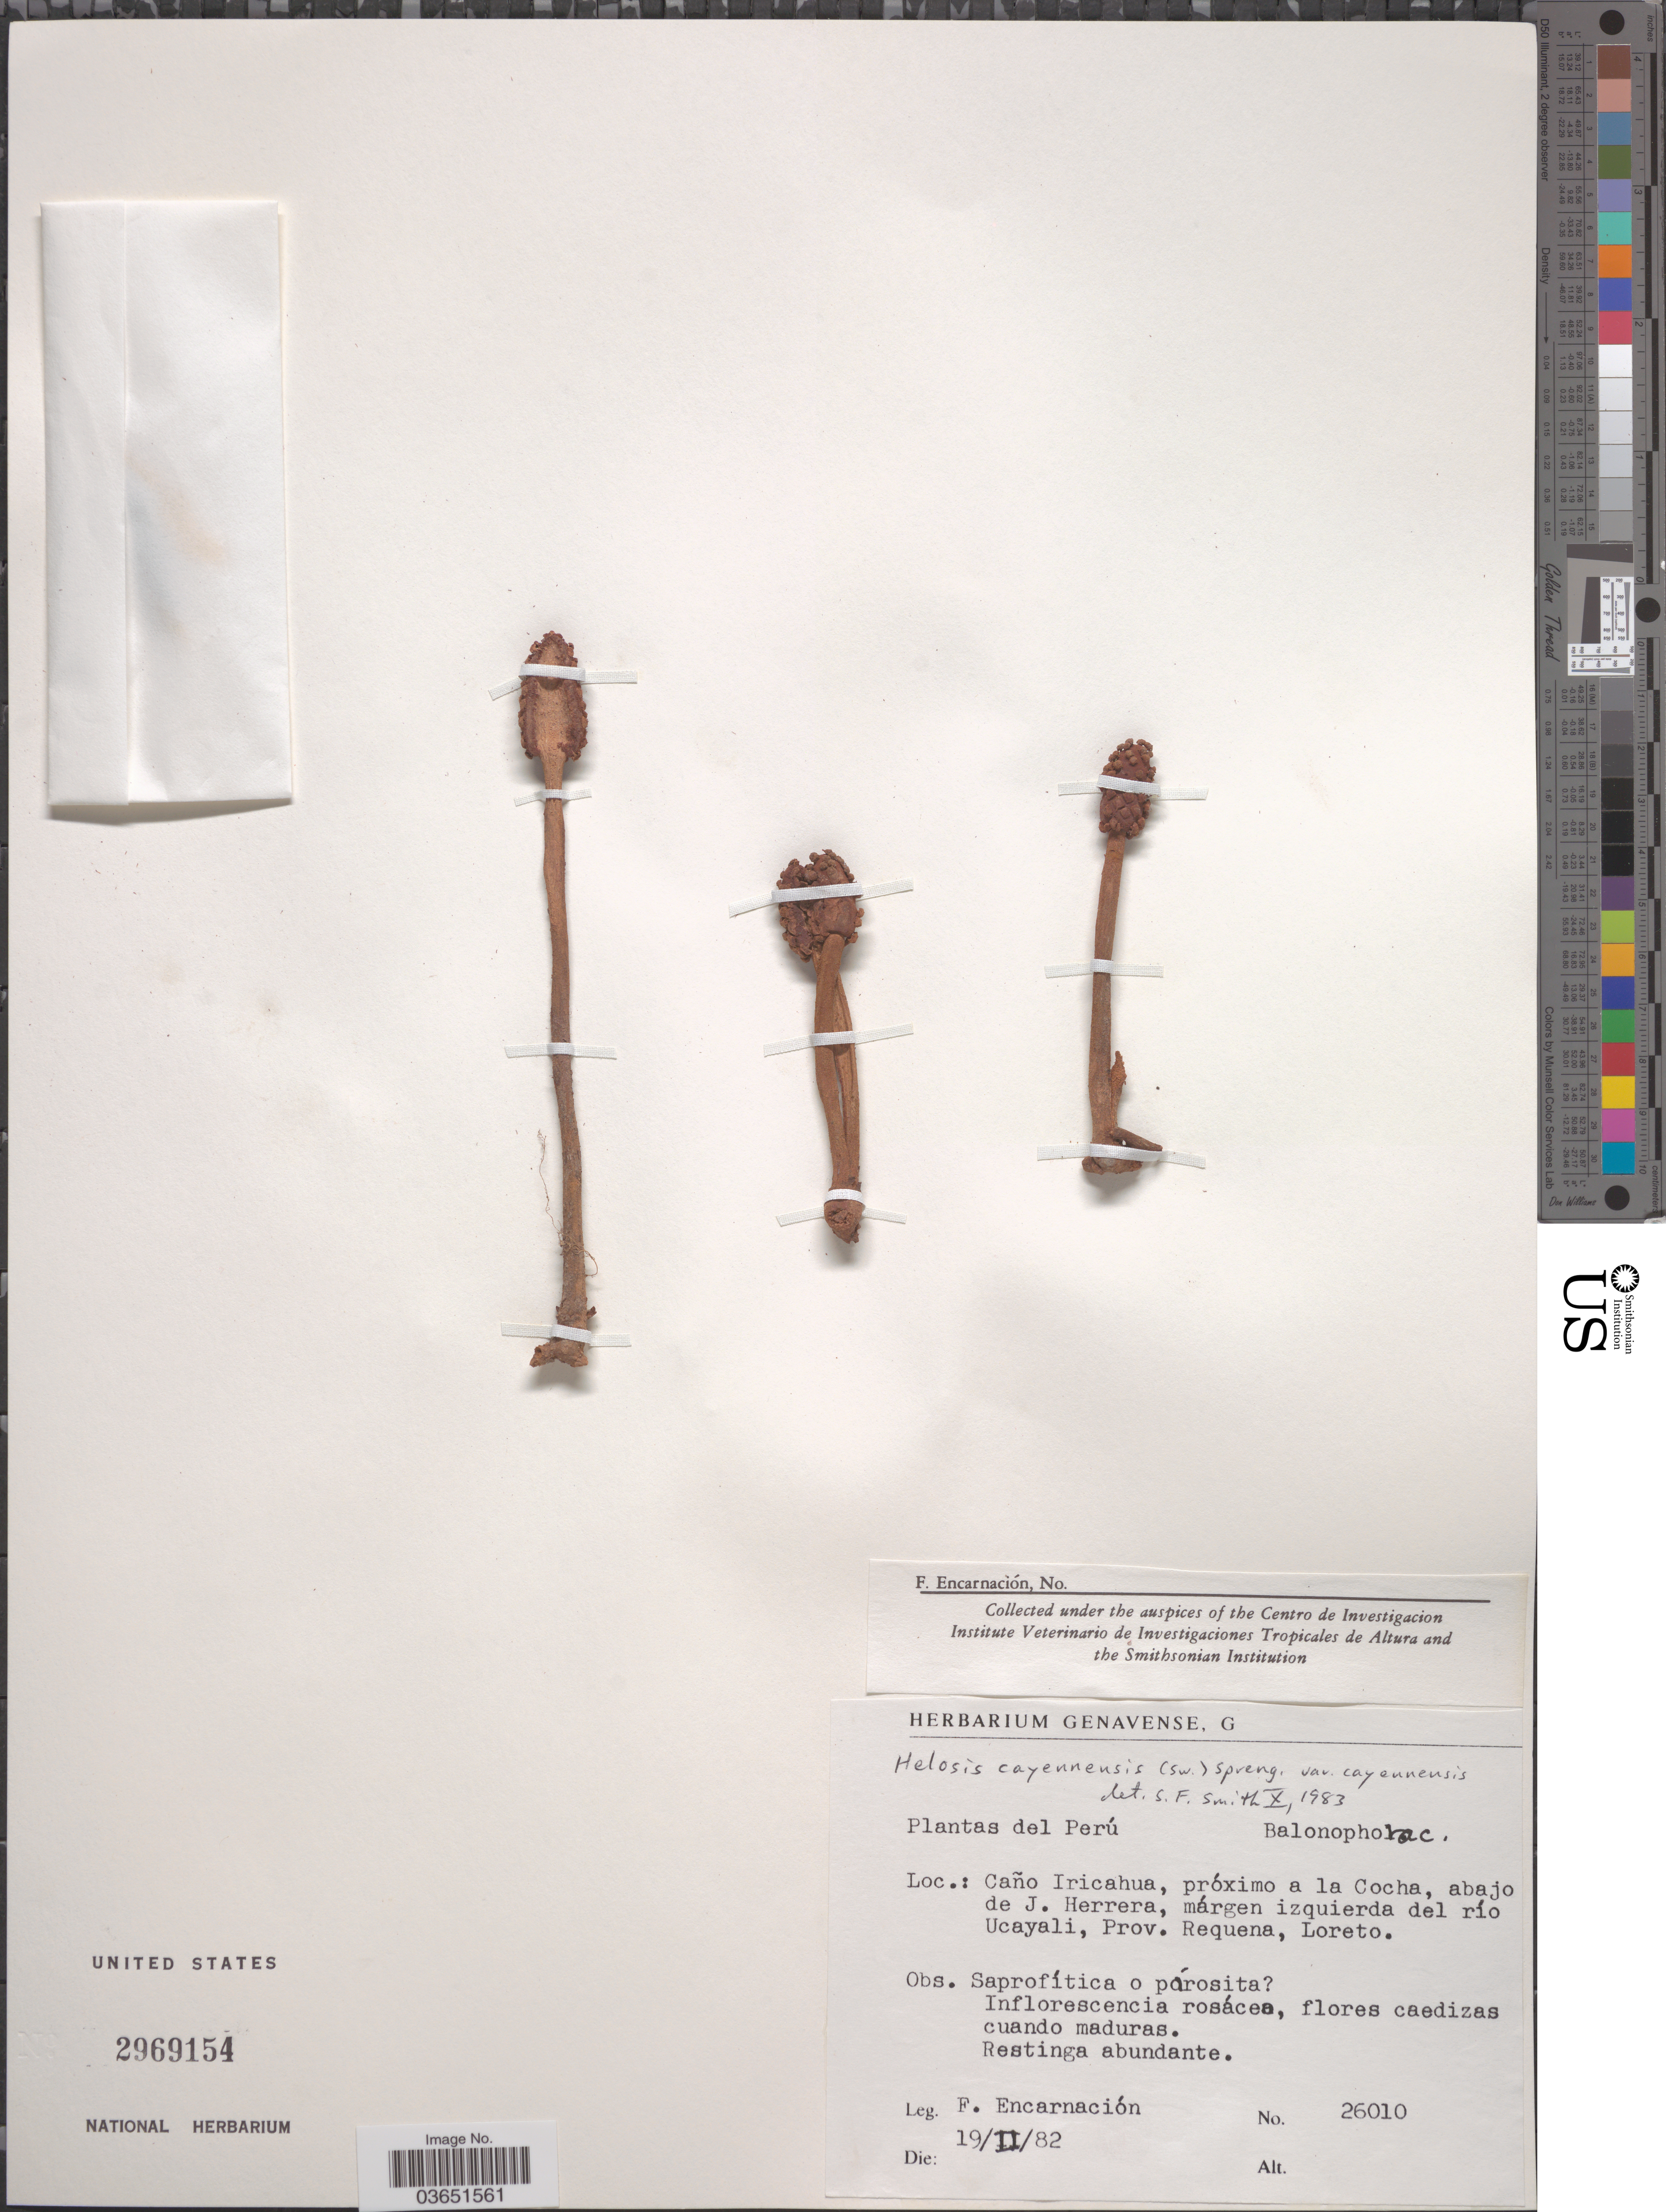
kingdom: Plantae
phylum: Tracheophyta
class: Magnoliopsida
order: Santalales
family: Balanophoraceae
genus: Helosis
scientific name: Helosis cayennensis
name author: (Sw.) Spreng.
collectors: F. Encarnación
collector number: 26010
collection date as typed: Transcribed d/m/y: 19/2/82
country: Peru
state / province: Loreto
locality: Caño Iricahua, próximo a la Cocha, abajo de J. Herrera, márgen izquierda del río Ucayali. Prov. Requena, Loreto.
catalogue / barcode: US 2969154